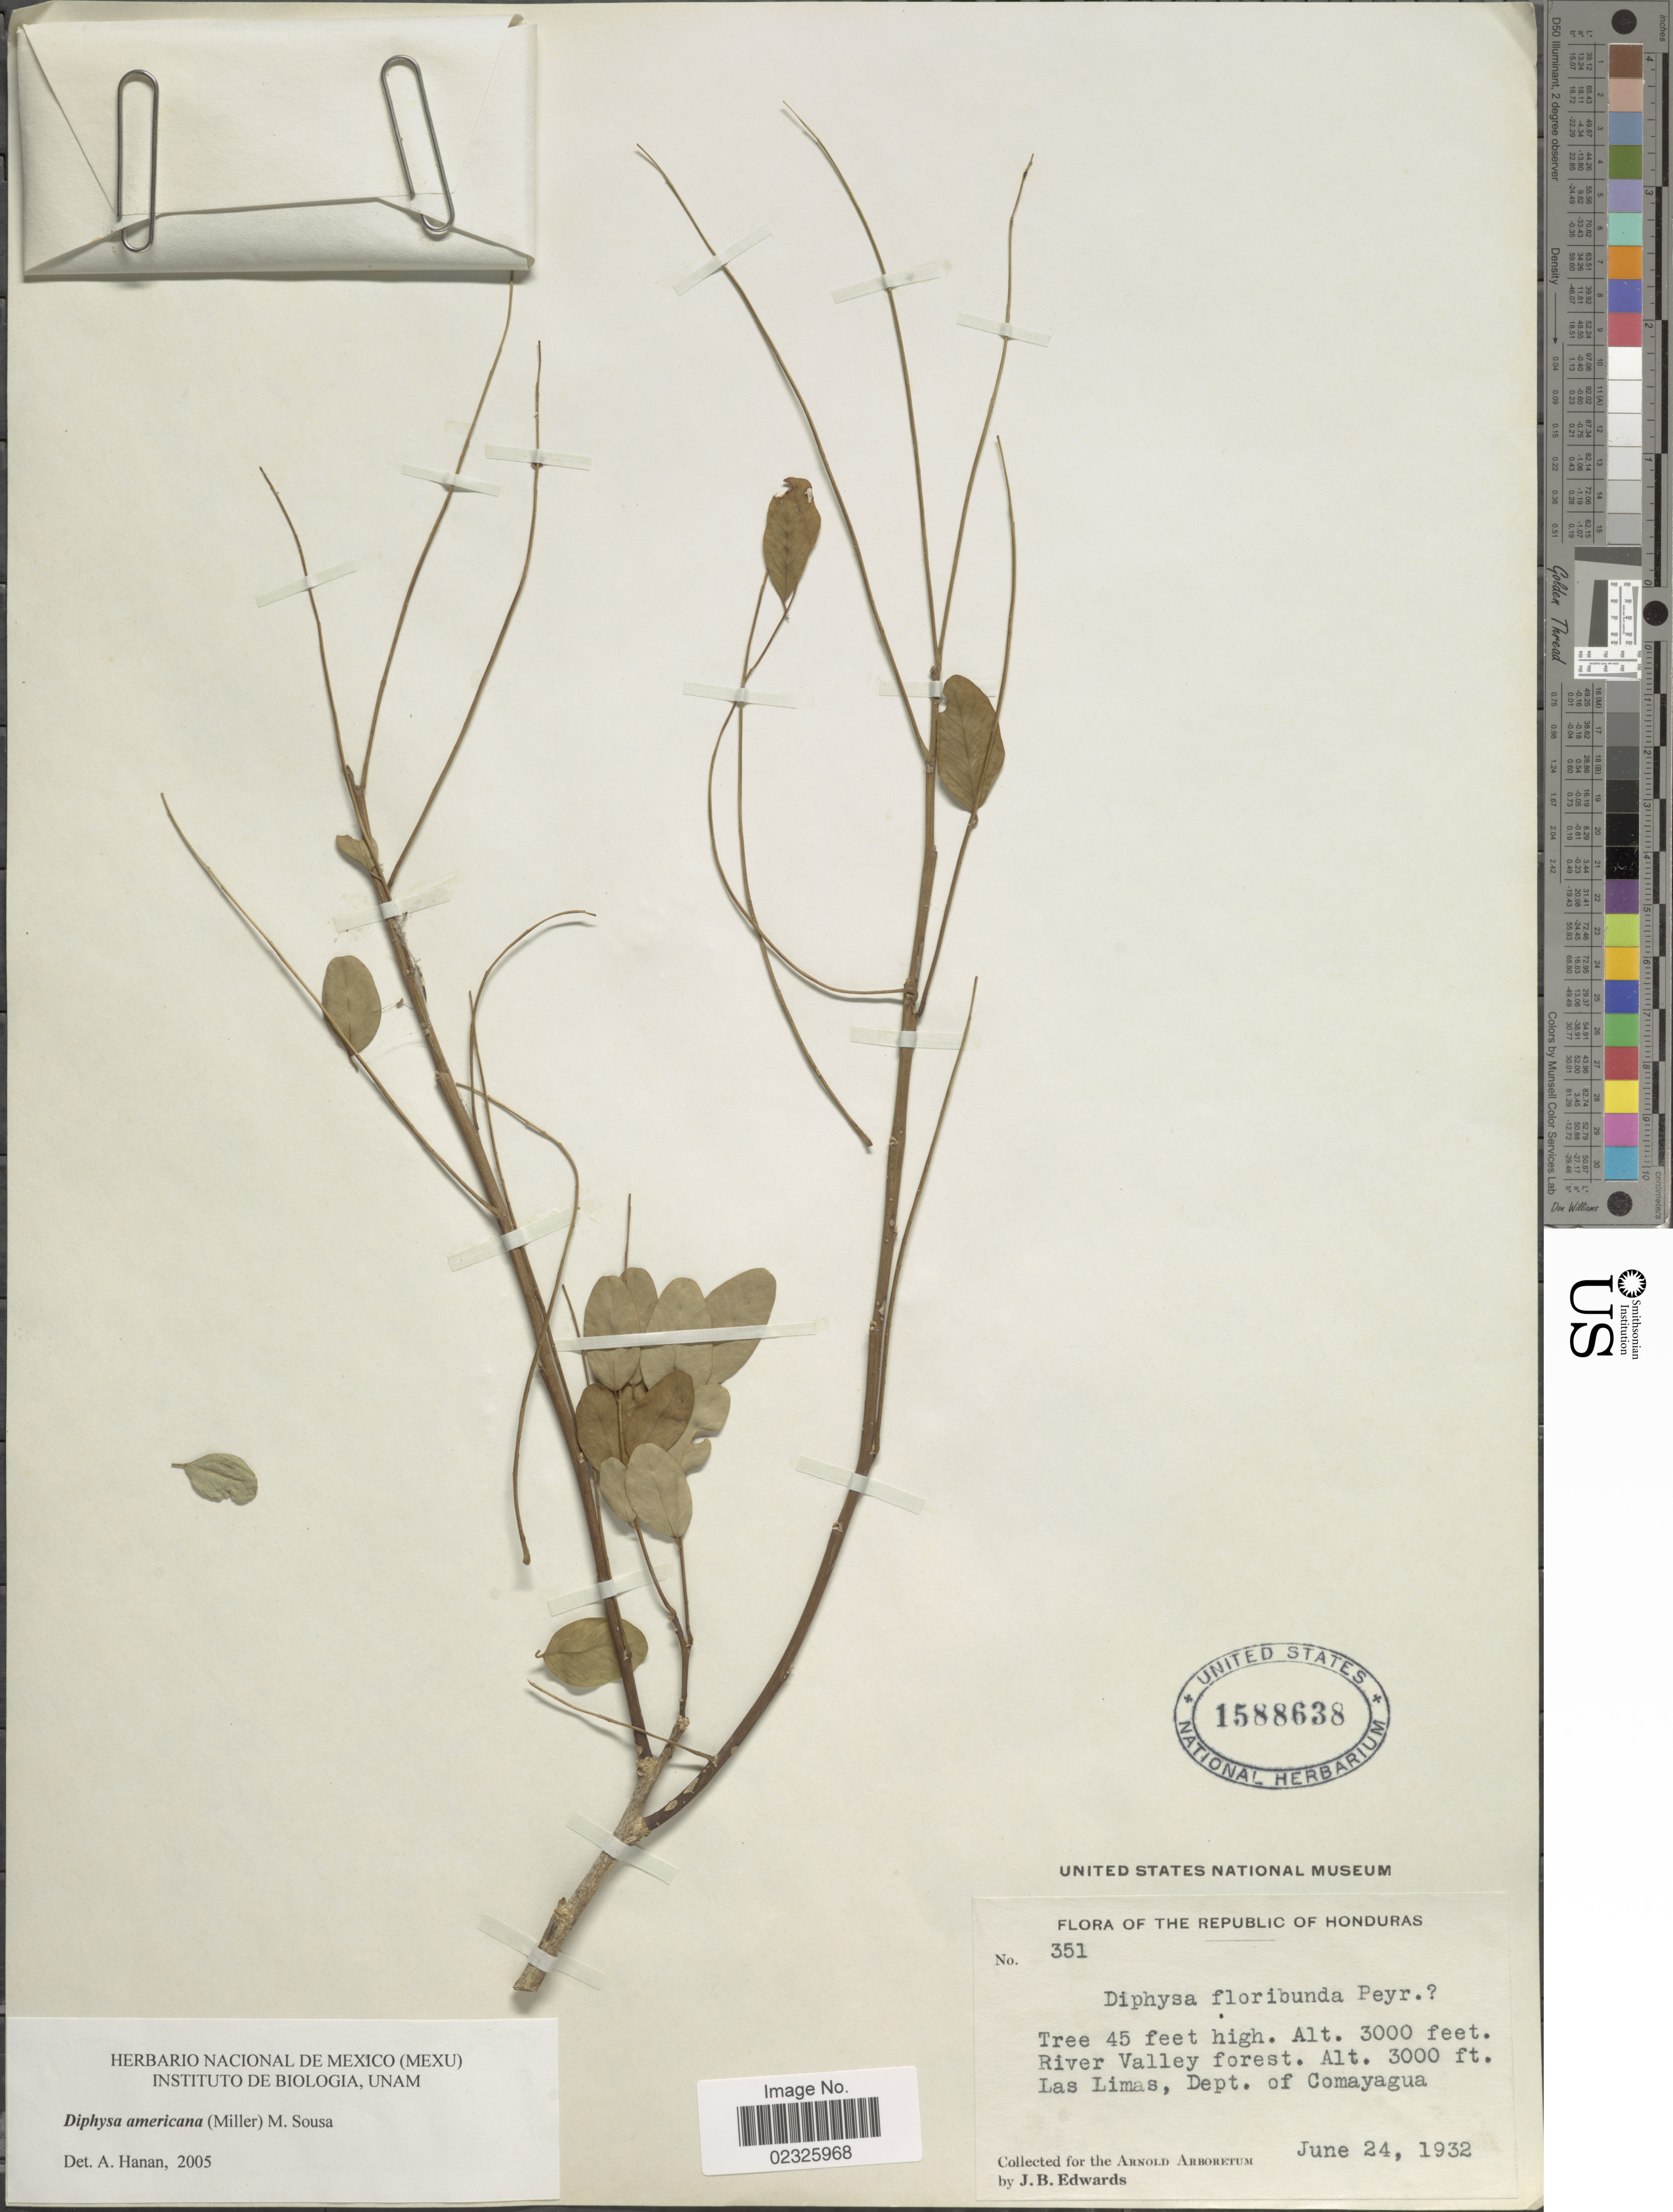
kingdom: Plantae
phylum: Tracheophyta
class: Magnoliopsida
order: Fabales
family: Fabaceae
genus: Diphysa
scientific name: Diphysa americana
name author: (Mill.) M. Sousa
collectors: J. B. Edwards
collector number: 351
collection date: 1932-06-24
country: Honduras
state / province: Comayagua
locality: River Valley forest, Las Limas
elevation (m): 914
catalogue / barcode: US 1588638